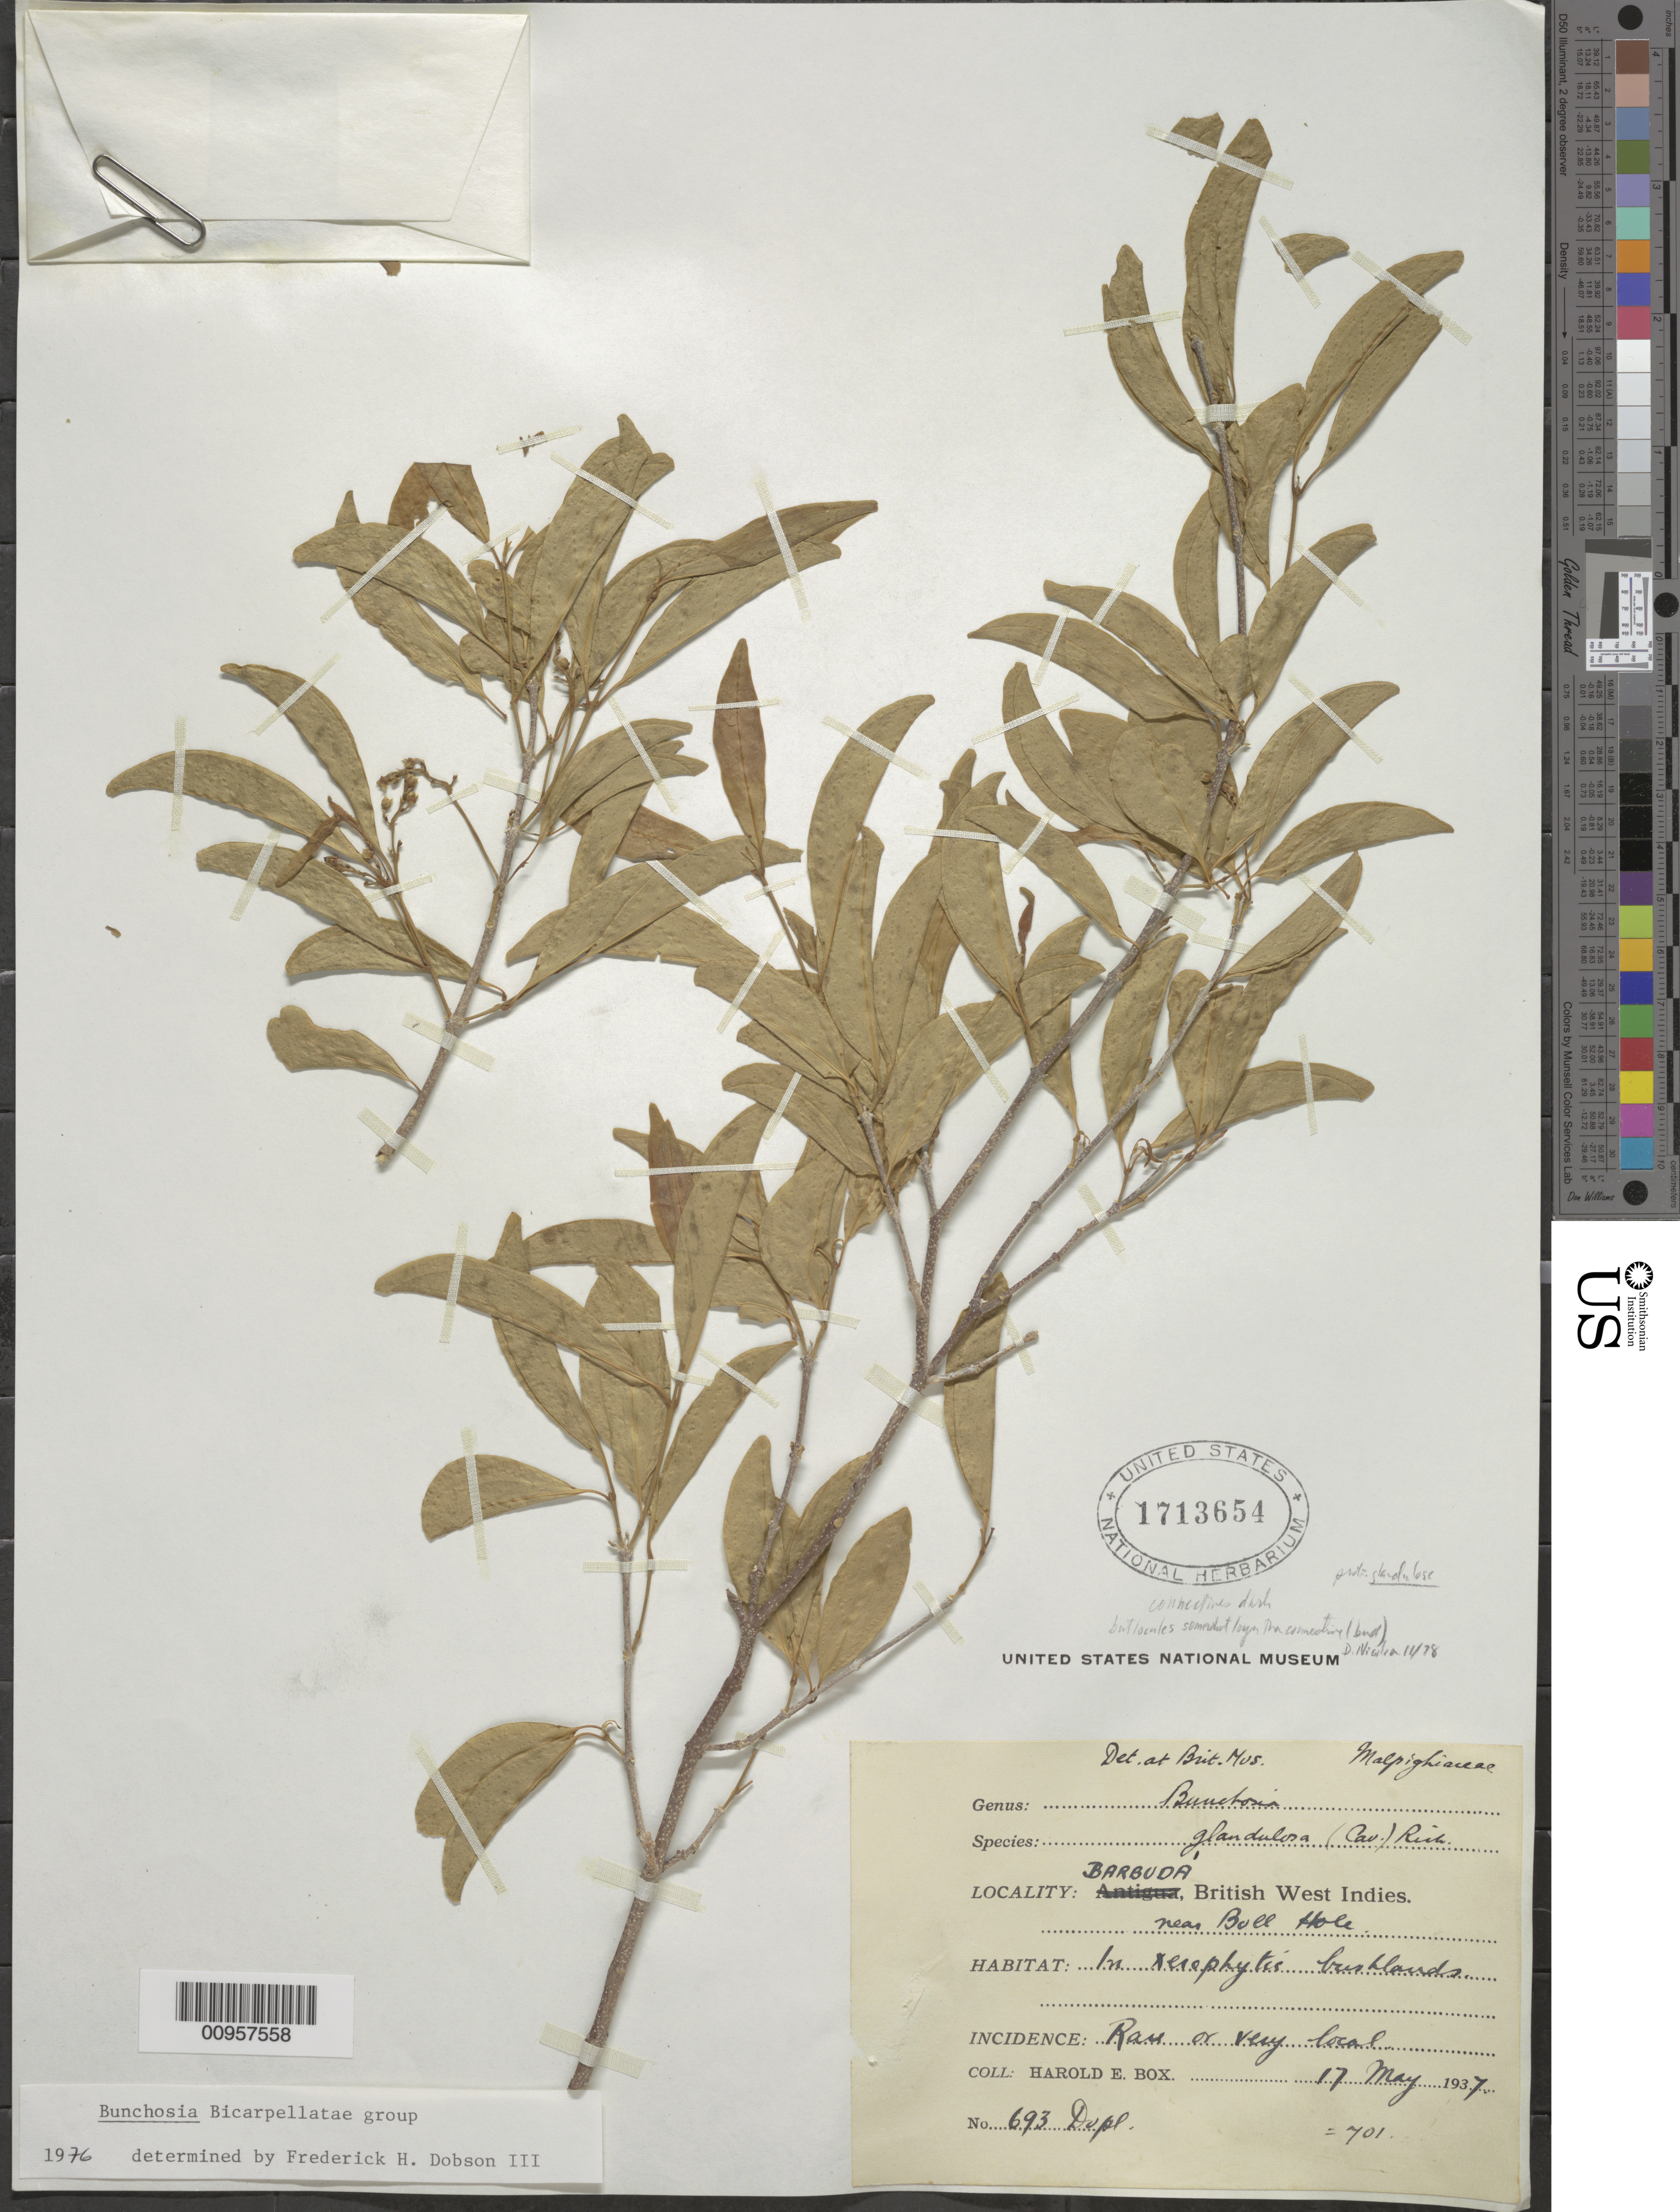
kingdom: Plantae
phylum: Tracheophyta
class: Magnoliopsida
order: Malpighiales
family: Malpighiaceae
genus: Bunchosia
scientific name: Bunchosia glandulosa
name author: (Cav.) DC.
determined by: Nicolson, Dan H.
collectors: H. E. Box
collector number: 693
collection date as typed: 17 May 1937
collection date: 1937-05-17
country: Antigua and Barbuda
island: Barbuda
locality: Near Bull Hole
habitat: In xerophytic bushlands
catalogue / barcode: US 1713654